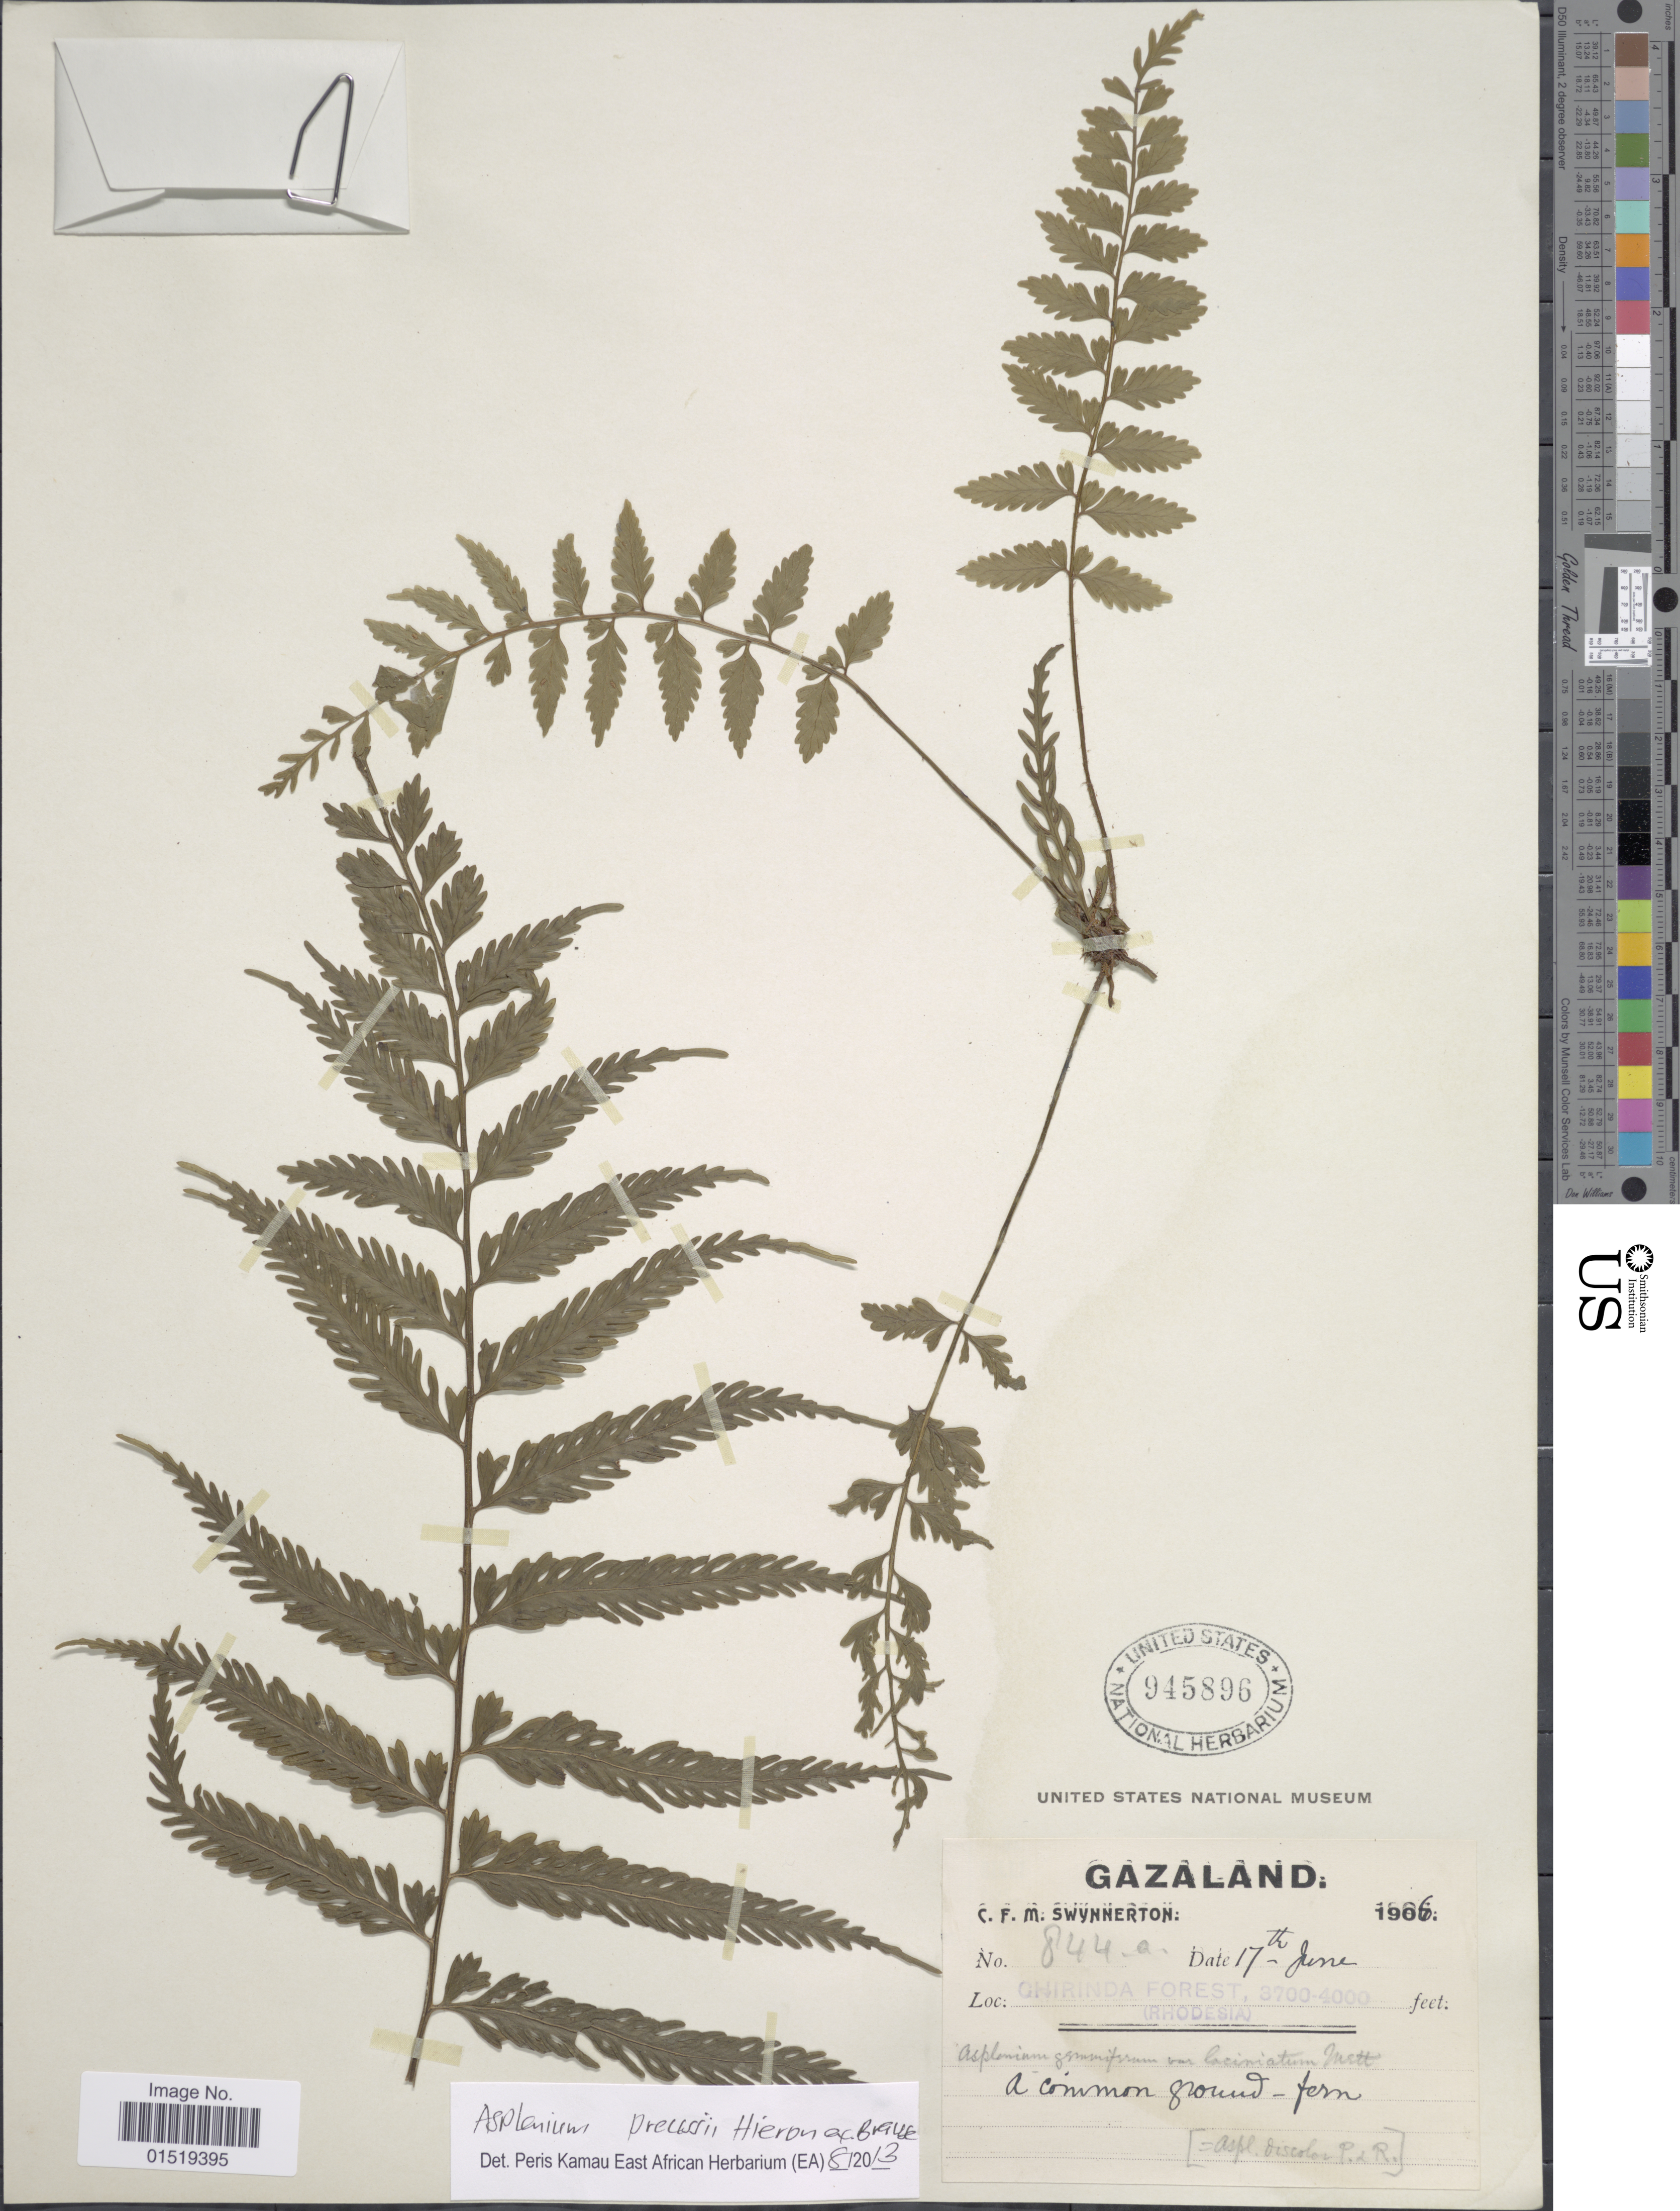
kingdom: Plantae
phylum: Tracheophyta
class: Polypodiopsida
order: Polypodiales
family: Aspleniaceae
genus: Asplenium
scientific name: Asplenium preussii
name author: Hieron.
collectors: C. Swynnerton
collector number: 844a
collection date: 1906-06-17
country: Zimbabwe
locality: Chirinda Forest, (Rhodesia).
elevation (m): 1128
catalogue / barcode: US 945896